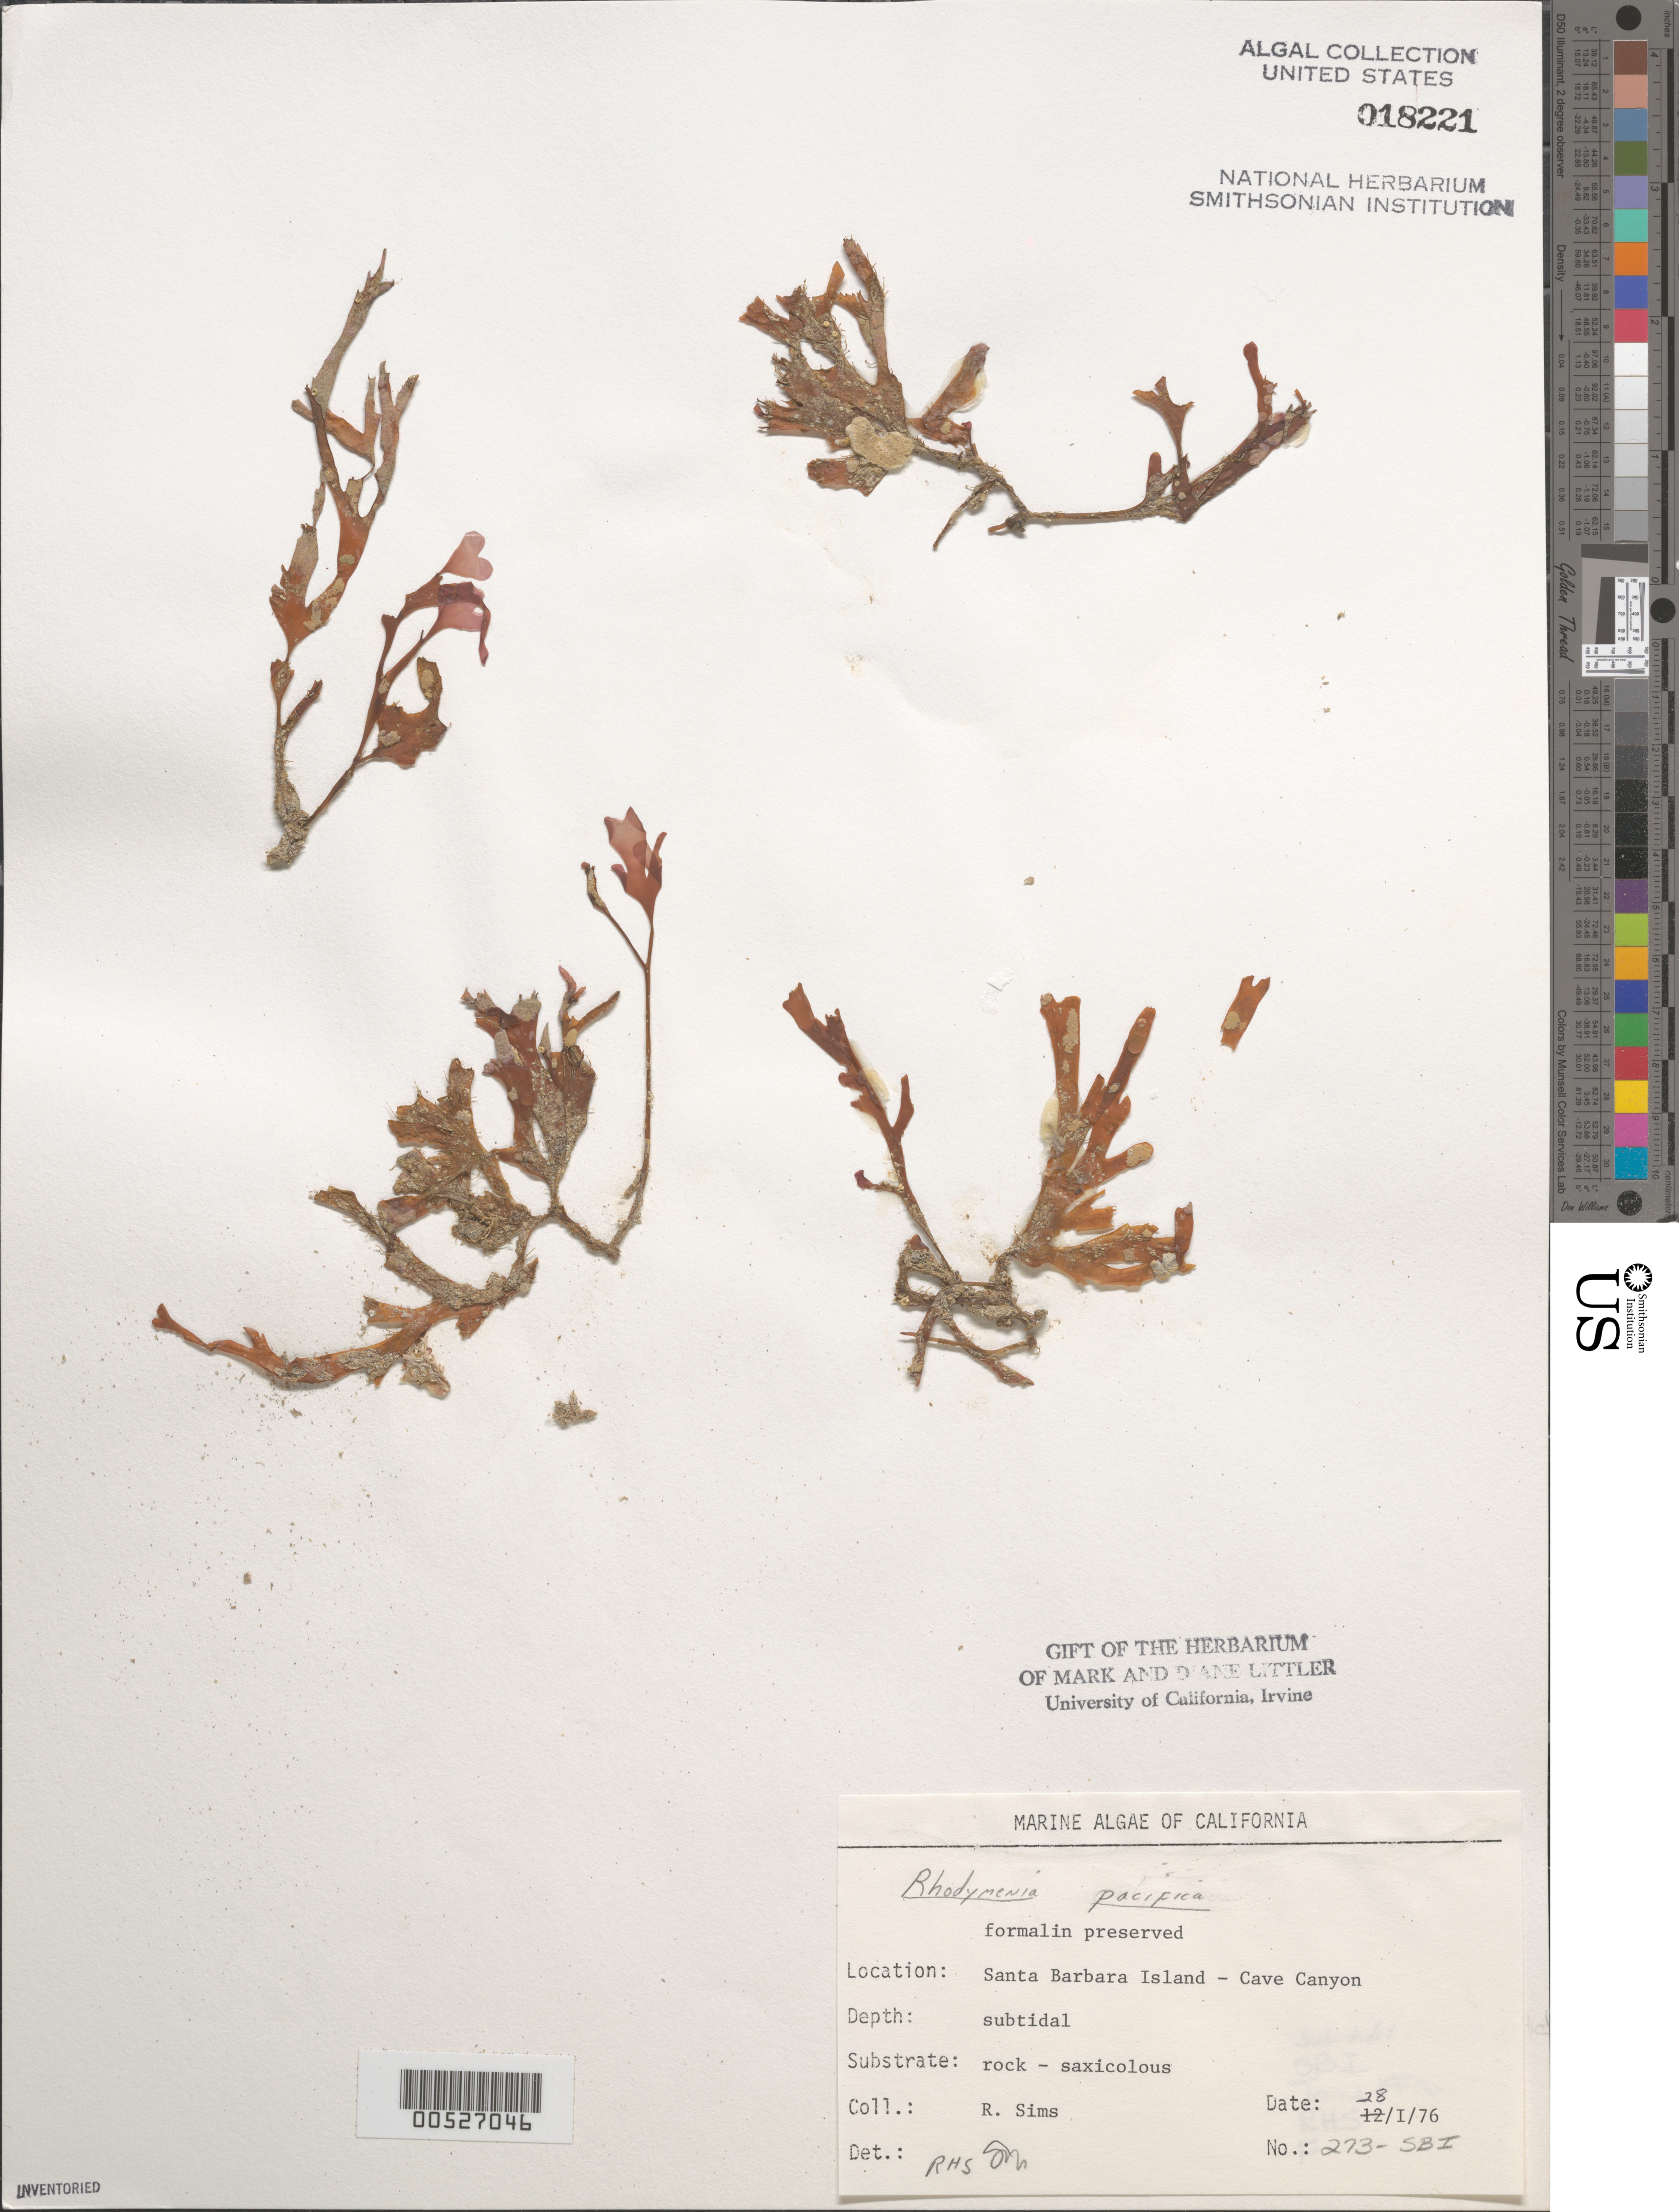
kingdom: Plantae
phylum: Rhodophyta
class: Florideophyceae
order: Rhodymeniales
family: Rhodymeniaceae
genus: Rhodymenia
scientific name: Rhodymenia pacifica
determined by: Sims, Robert H.; Murray, S. N.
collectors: R. H. Sims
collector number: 273-sbi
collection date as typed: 28 Jan 1976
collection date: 1976-01-28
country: United States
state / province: California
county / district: Santa Barbara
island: Santa Barbara Island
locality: Cave Canyon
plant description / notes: BLM-SOCALBIGHT Rocky Intertidal Survey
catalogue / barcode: US 18221